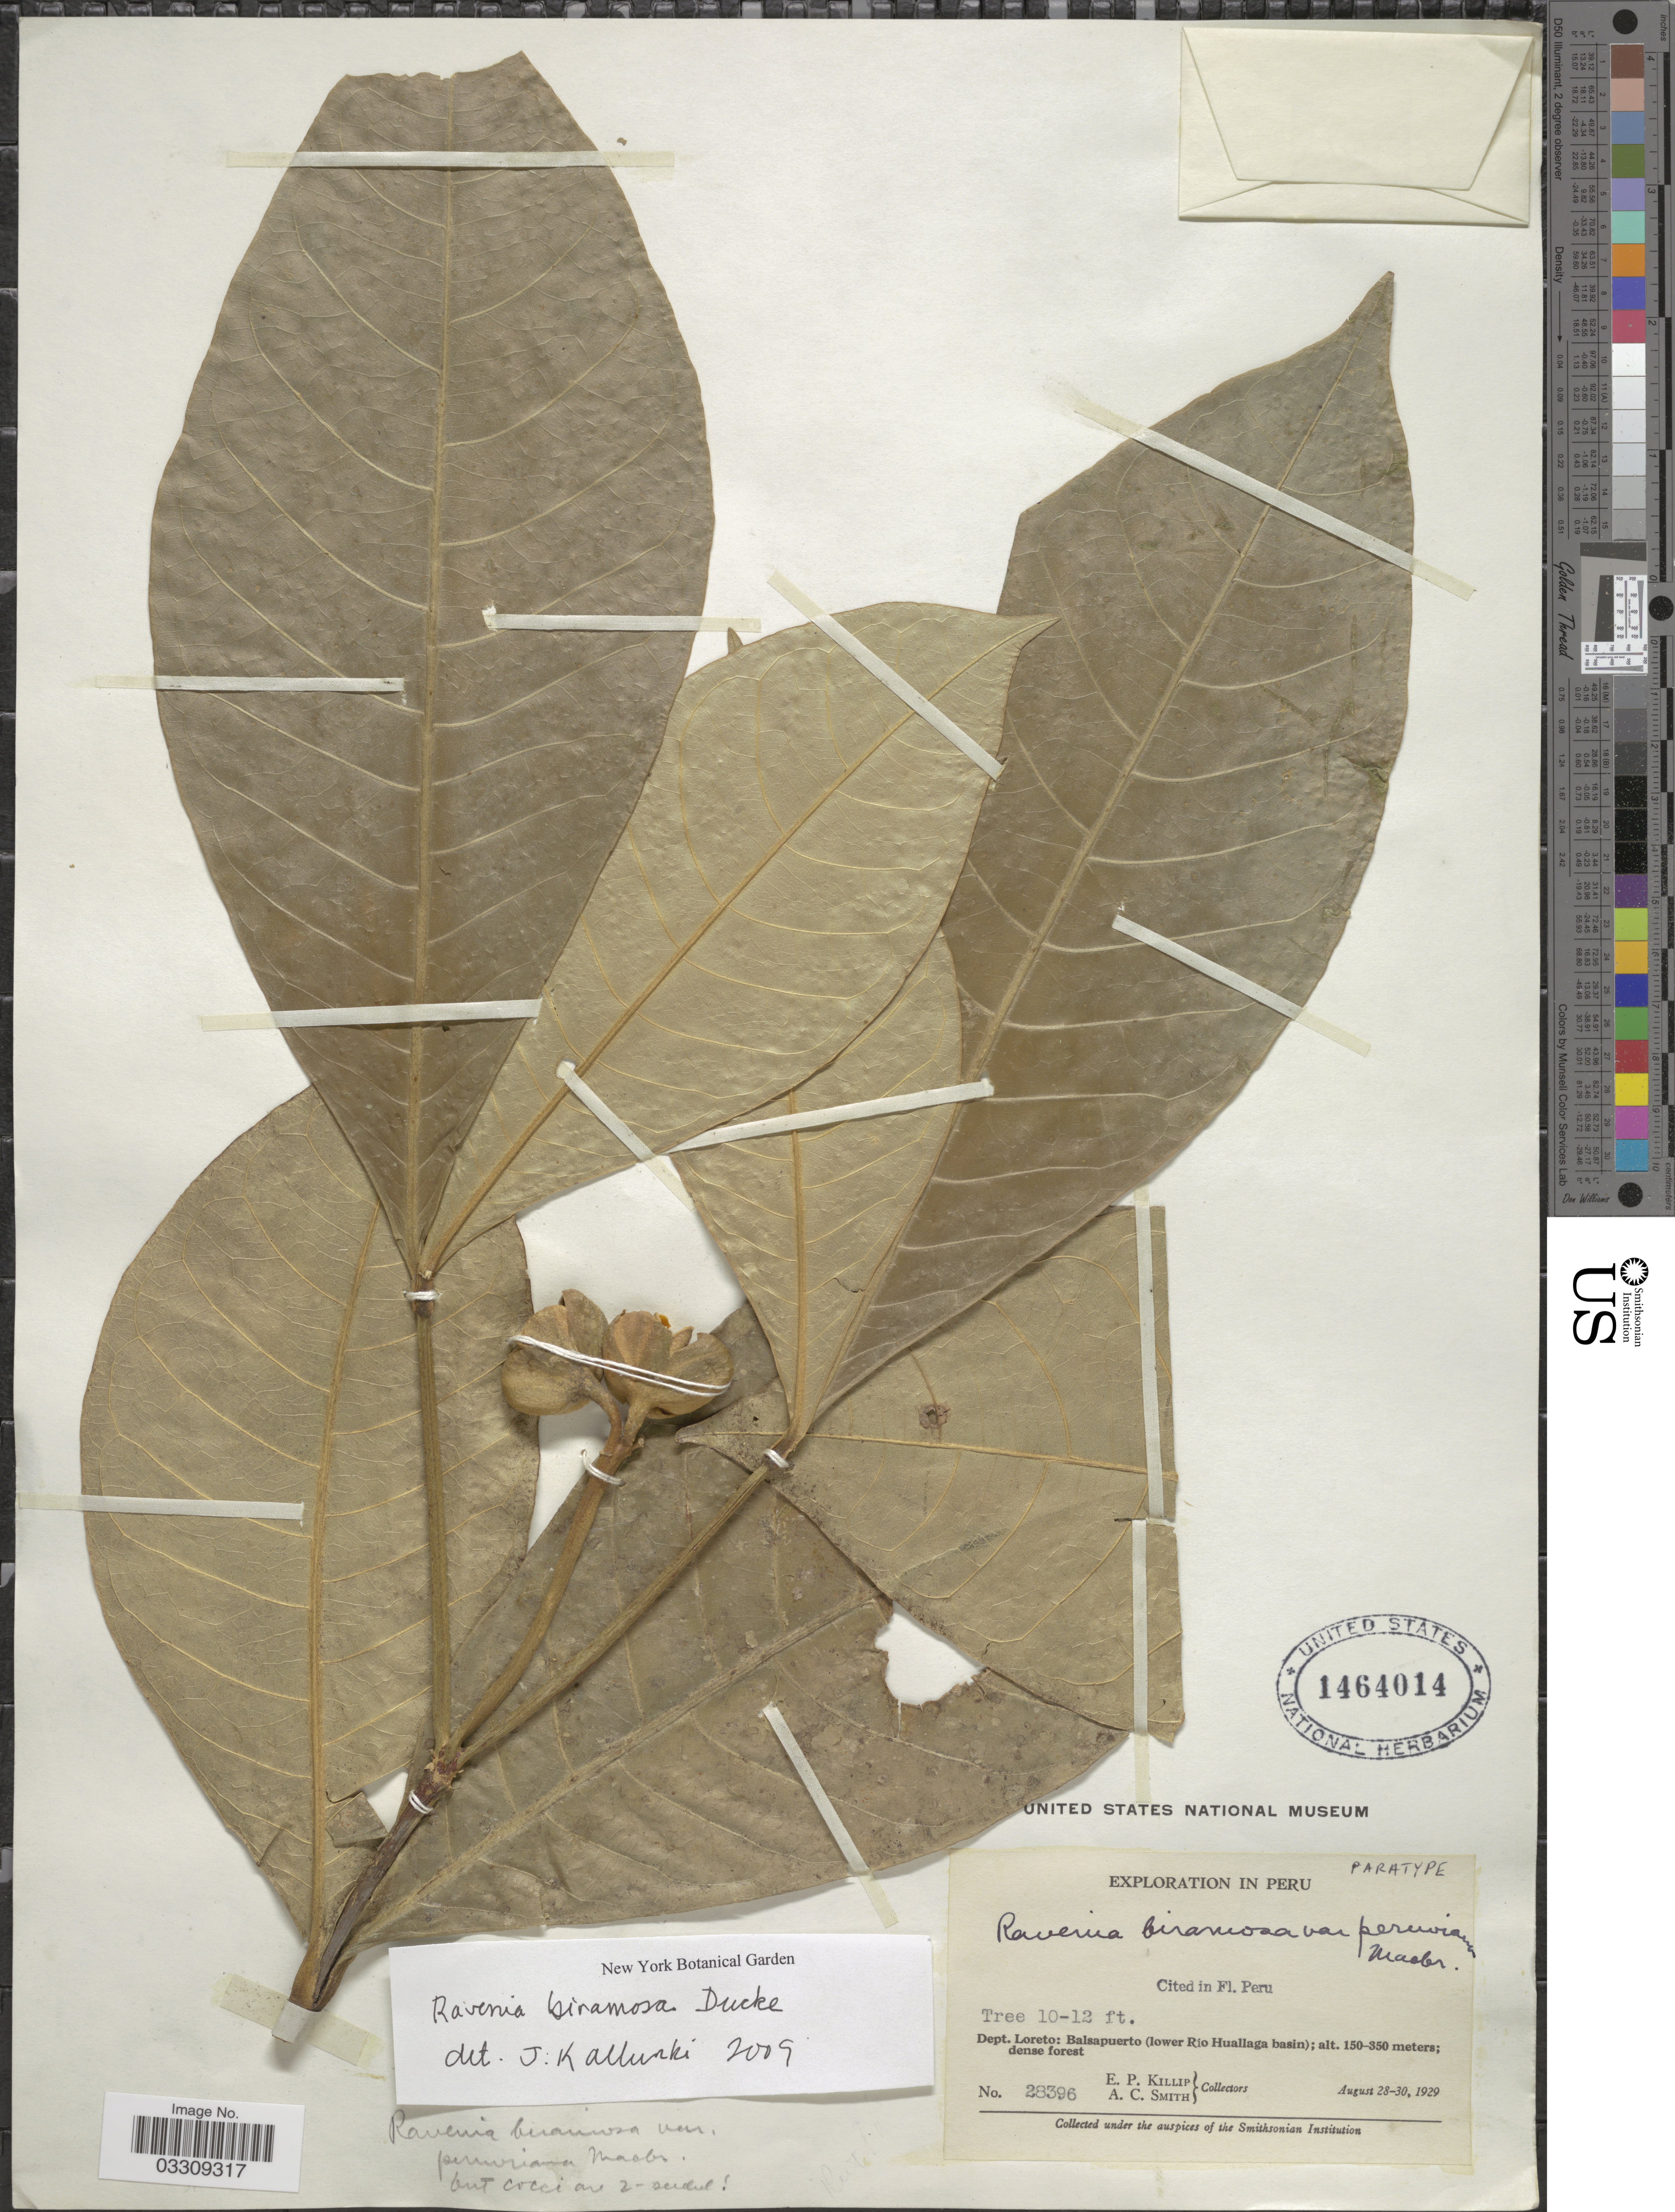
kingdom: Plantae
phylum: Tracheophyta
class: Magnoliopsida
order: Sapindales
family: Rutaceae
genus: Ravenia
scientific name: Ravenia biramosa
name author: Ducke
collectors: E. P. Killip & A. C. Smith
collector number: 28396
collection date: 1929-08-28/1929-08-30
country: Peru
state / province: Loreto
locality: Dept. Loreto: Balsapuerto (lower Río Huallaga basin).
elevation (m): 150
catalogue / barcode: US 1464014